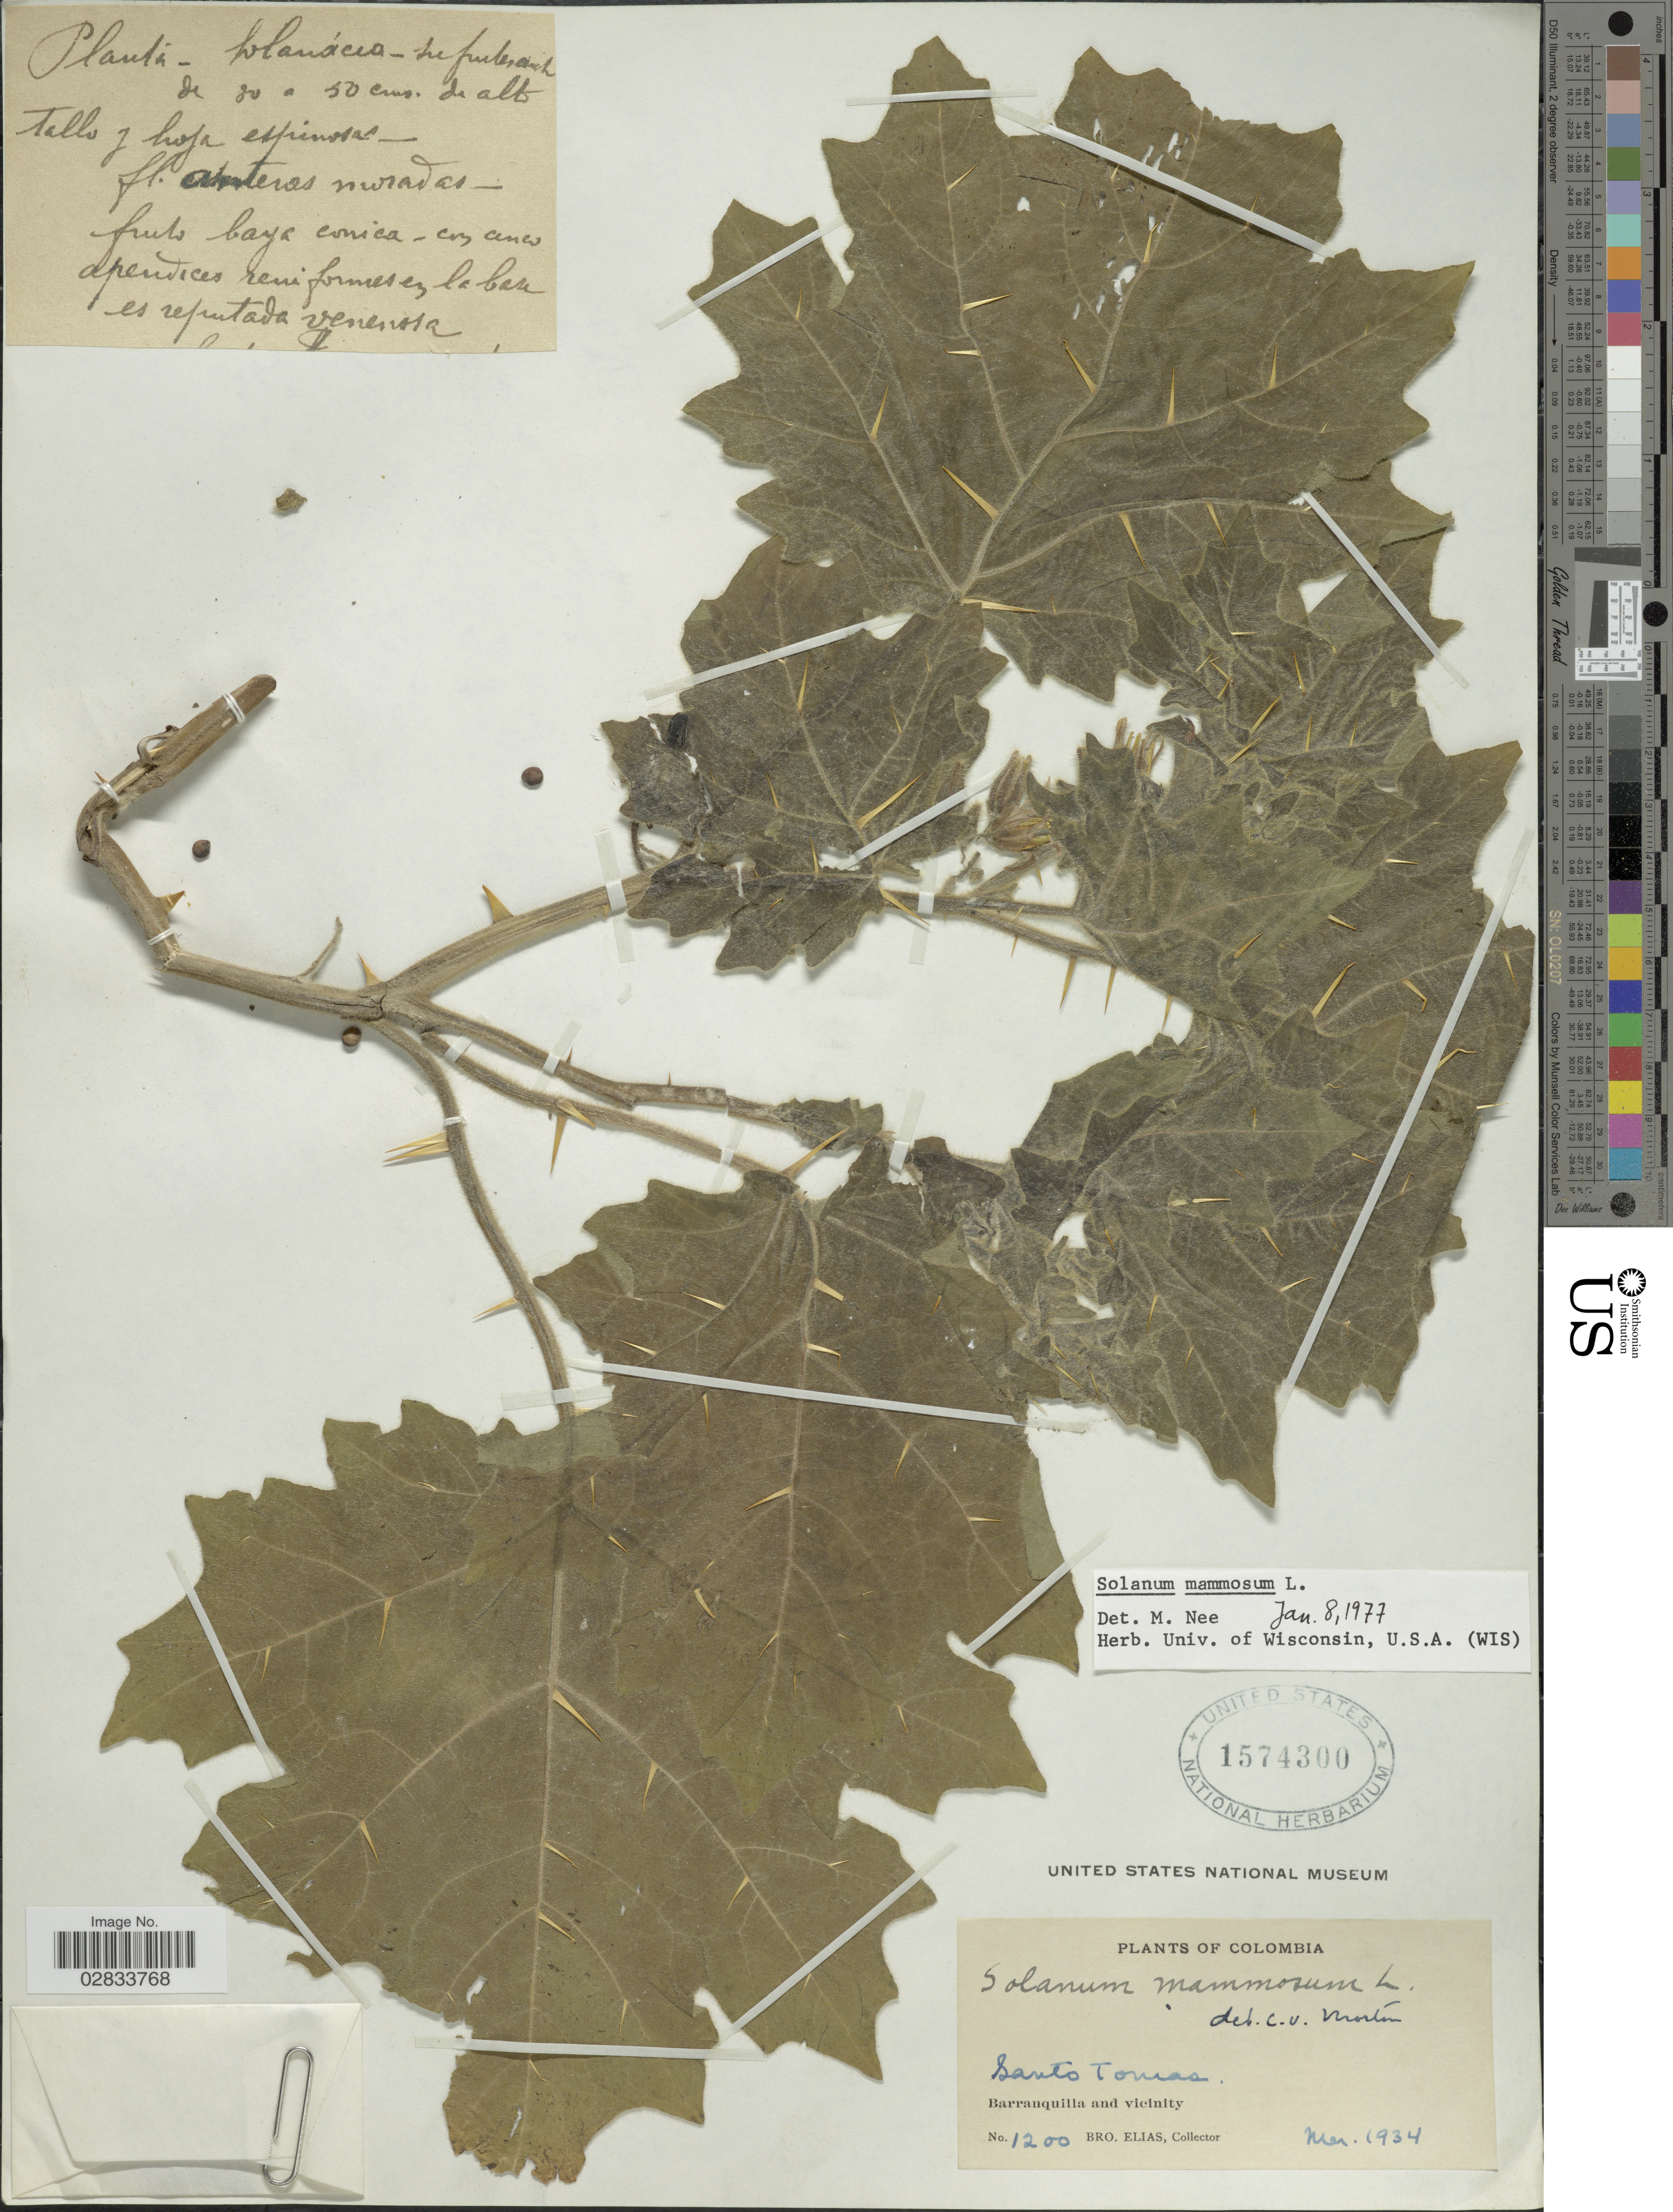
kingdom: Plantae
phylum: Tracheophyta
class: Magnoliopsida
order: Solanales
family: Solanaceae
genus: Solanum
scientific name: Solanum mammosum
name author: L.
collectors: Bro. Elias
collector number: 1200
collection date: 1934-03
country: Colombia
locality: Santo Tomas, Barranquilla and vicinity.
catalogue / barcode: US 1574300